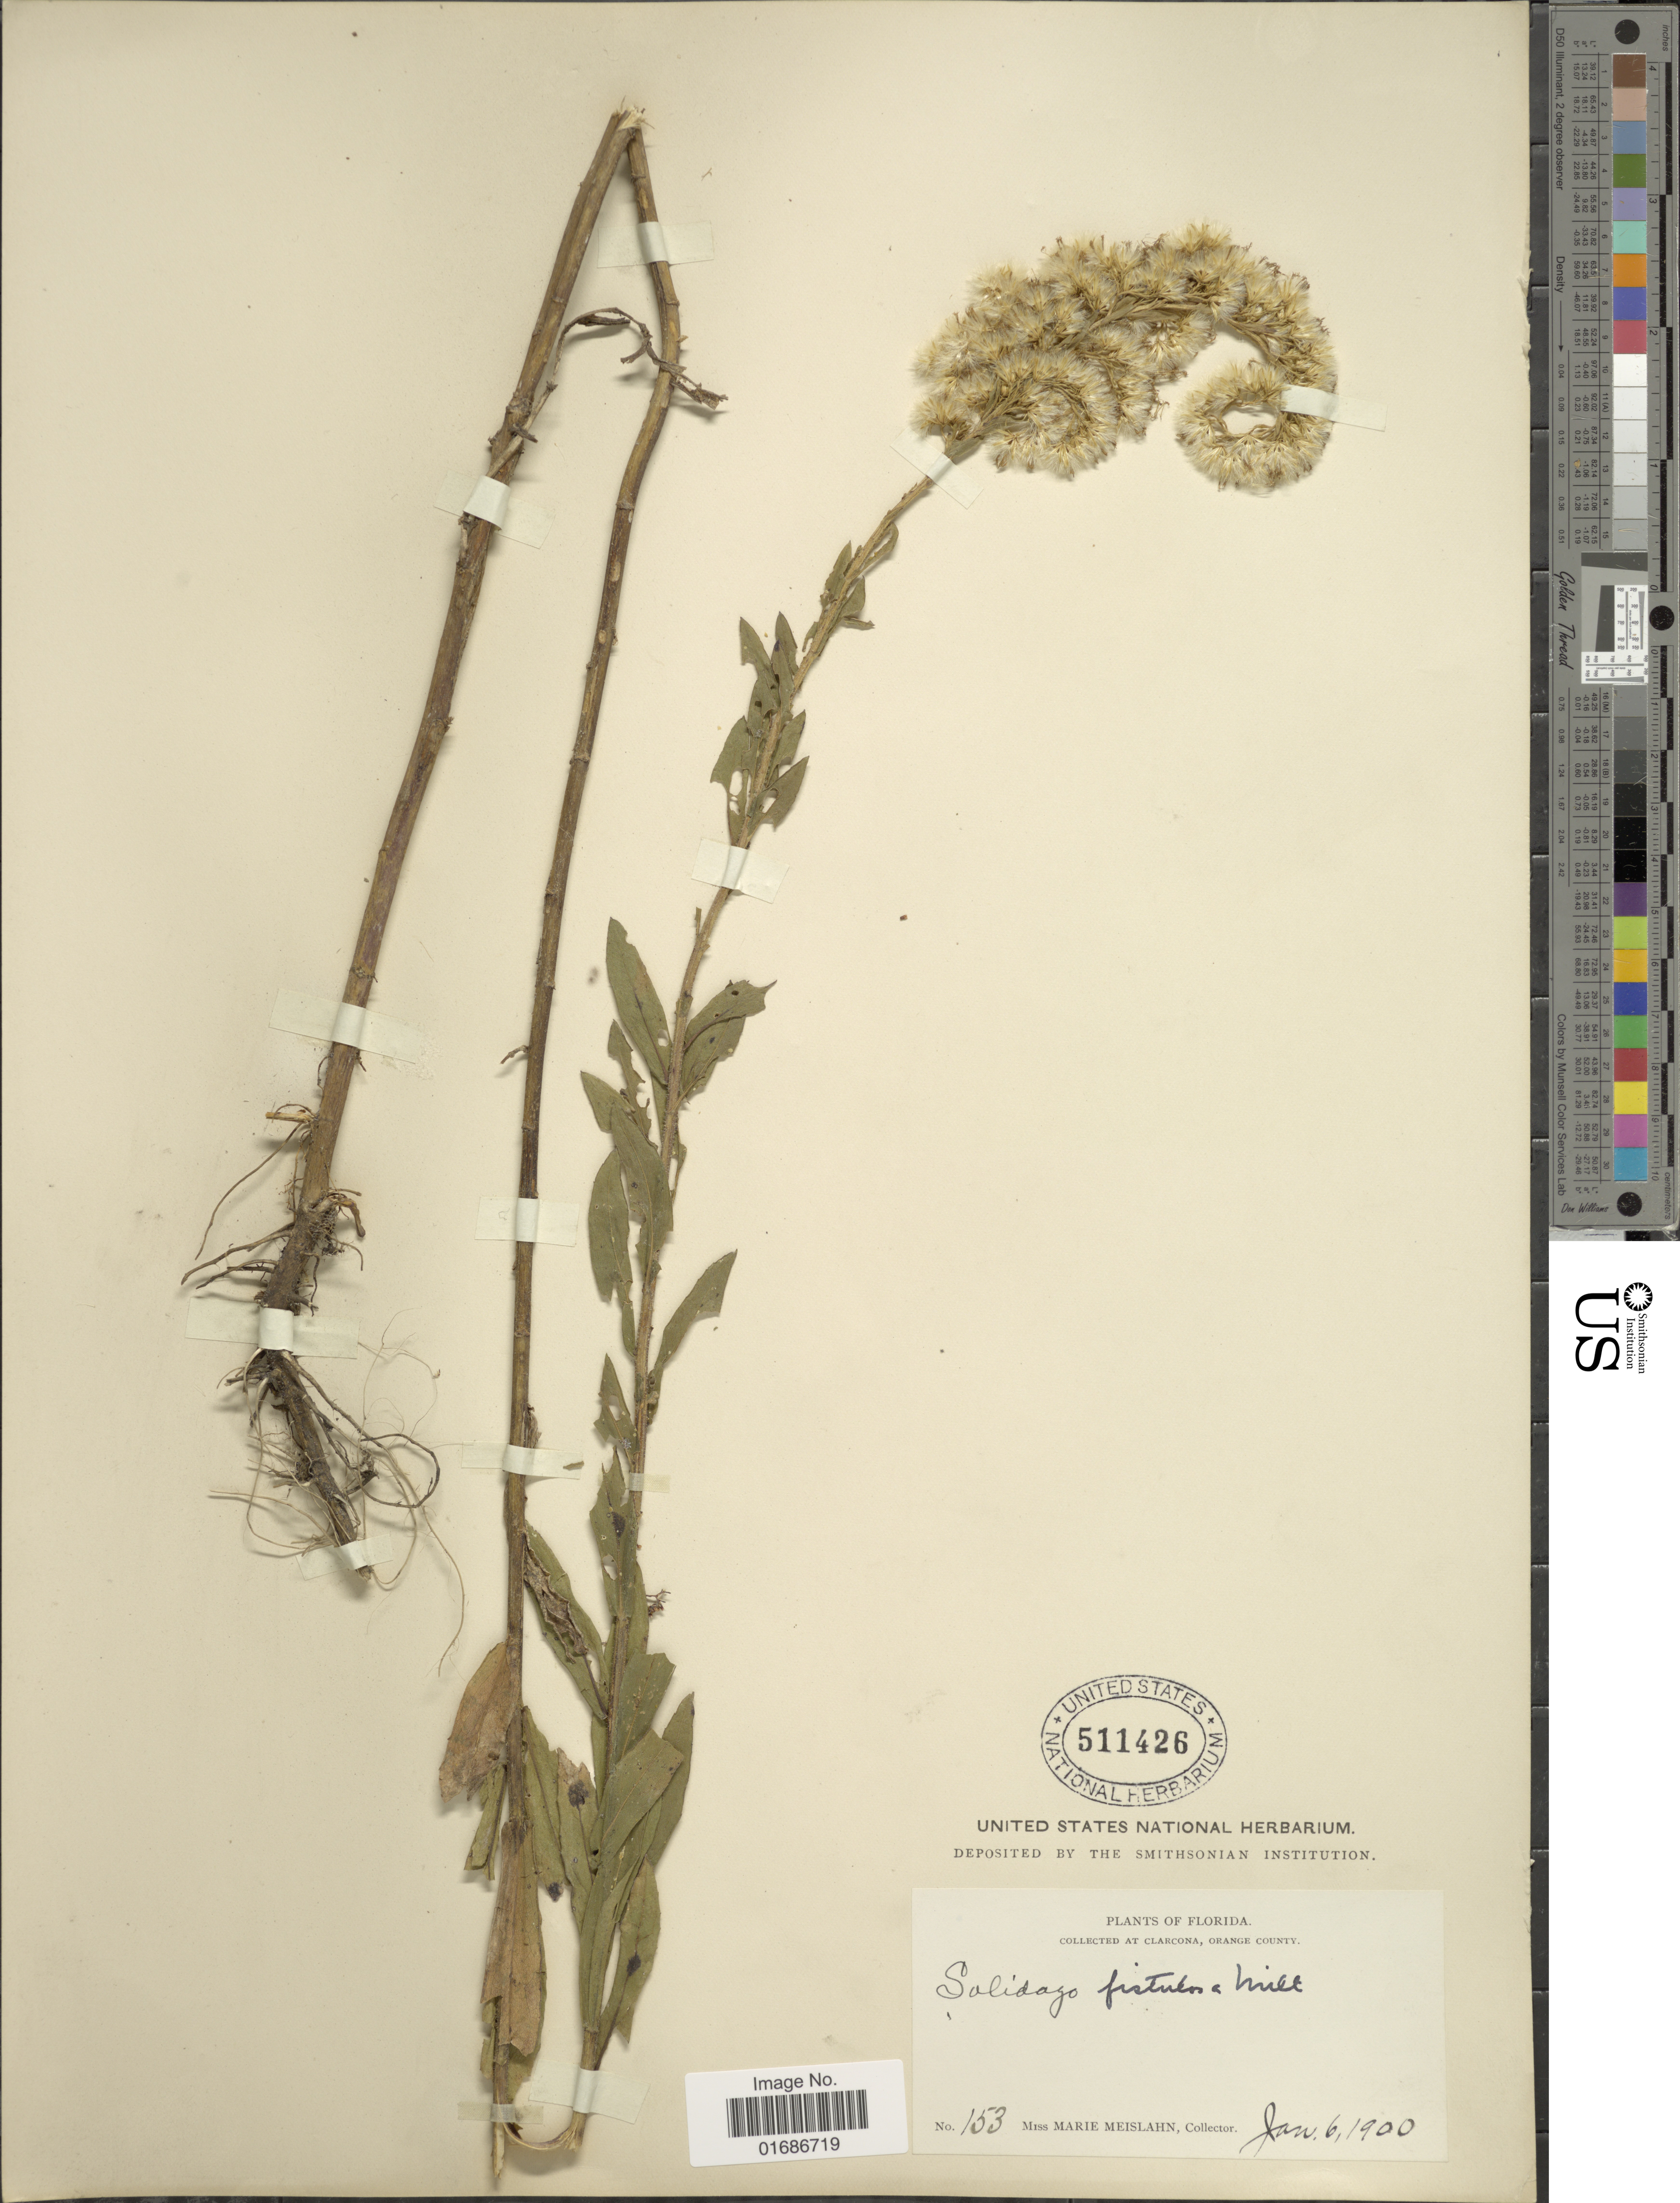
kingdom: Plantae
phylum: Tracheophyta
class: Magnoliopsida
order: Asterales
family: Asteraceae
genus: Solidago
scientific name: Solidago fistulosa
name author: Mill.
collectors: M. Meislahn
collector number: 153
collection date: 1900-01-06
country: United States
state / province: Florida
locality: Collected at Clarcona, Orange County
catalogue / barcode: US 511426